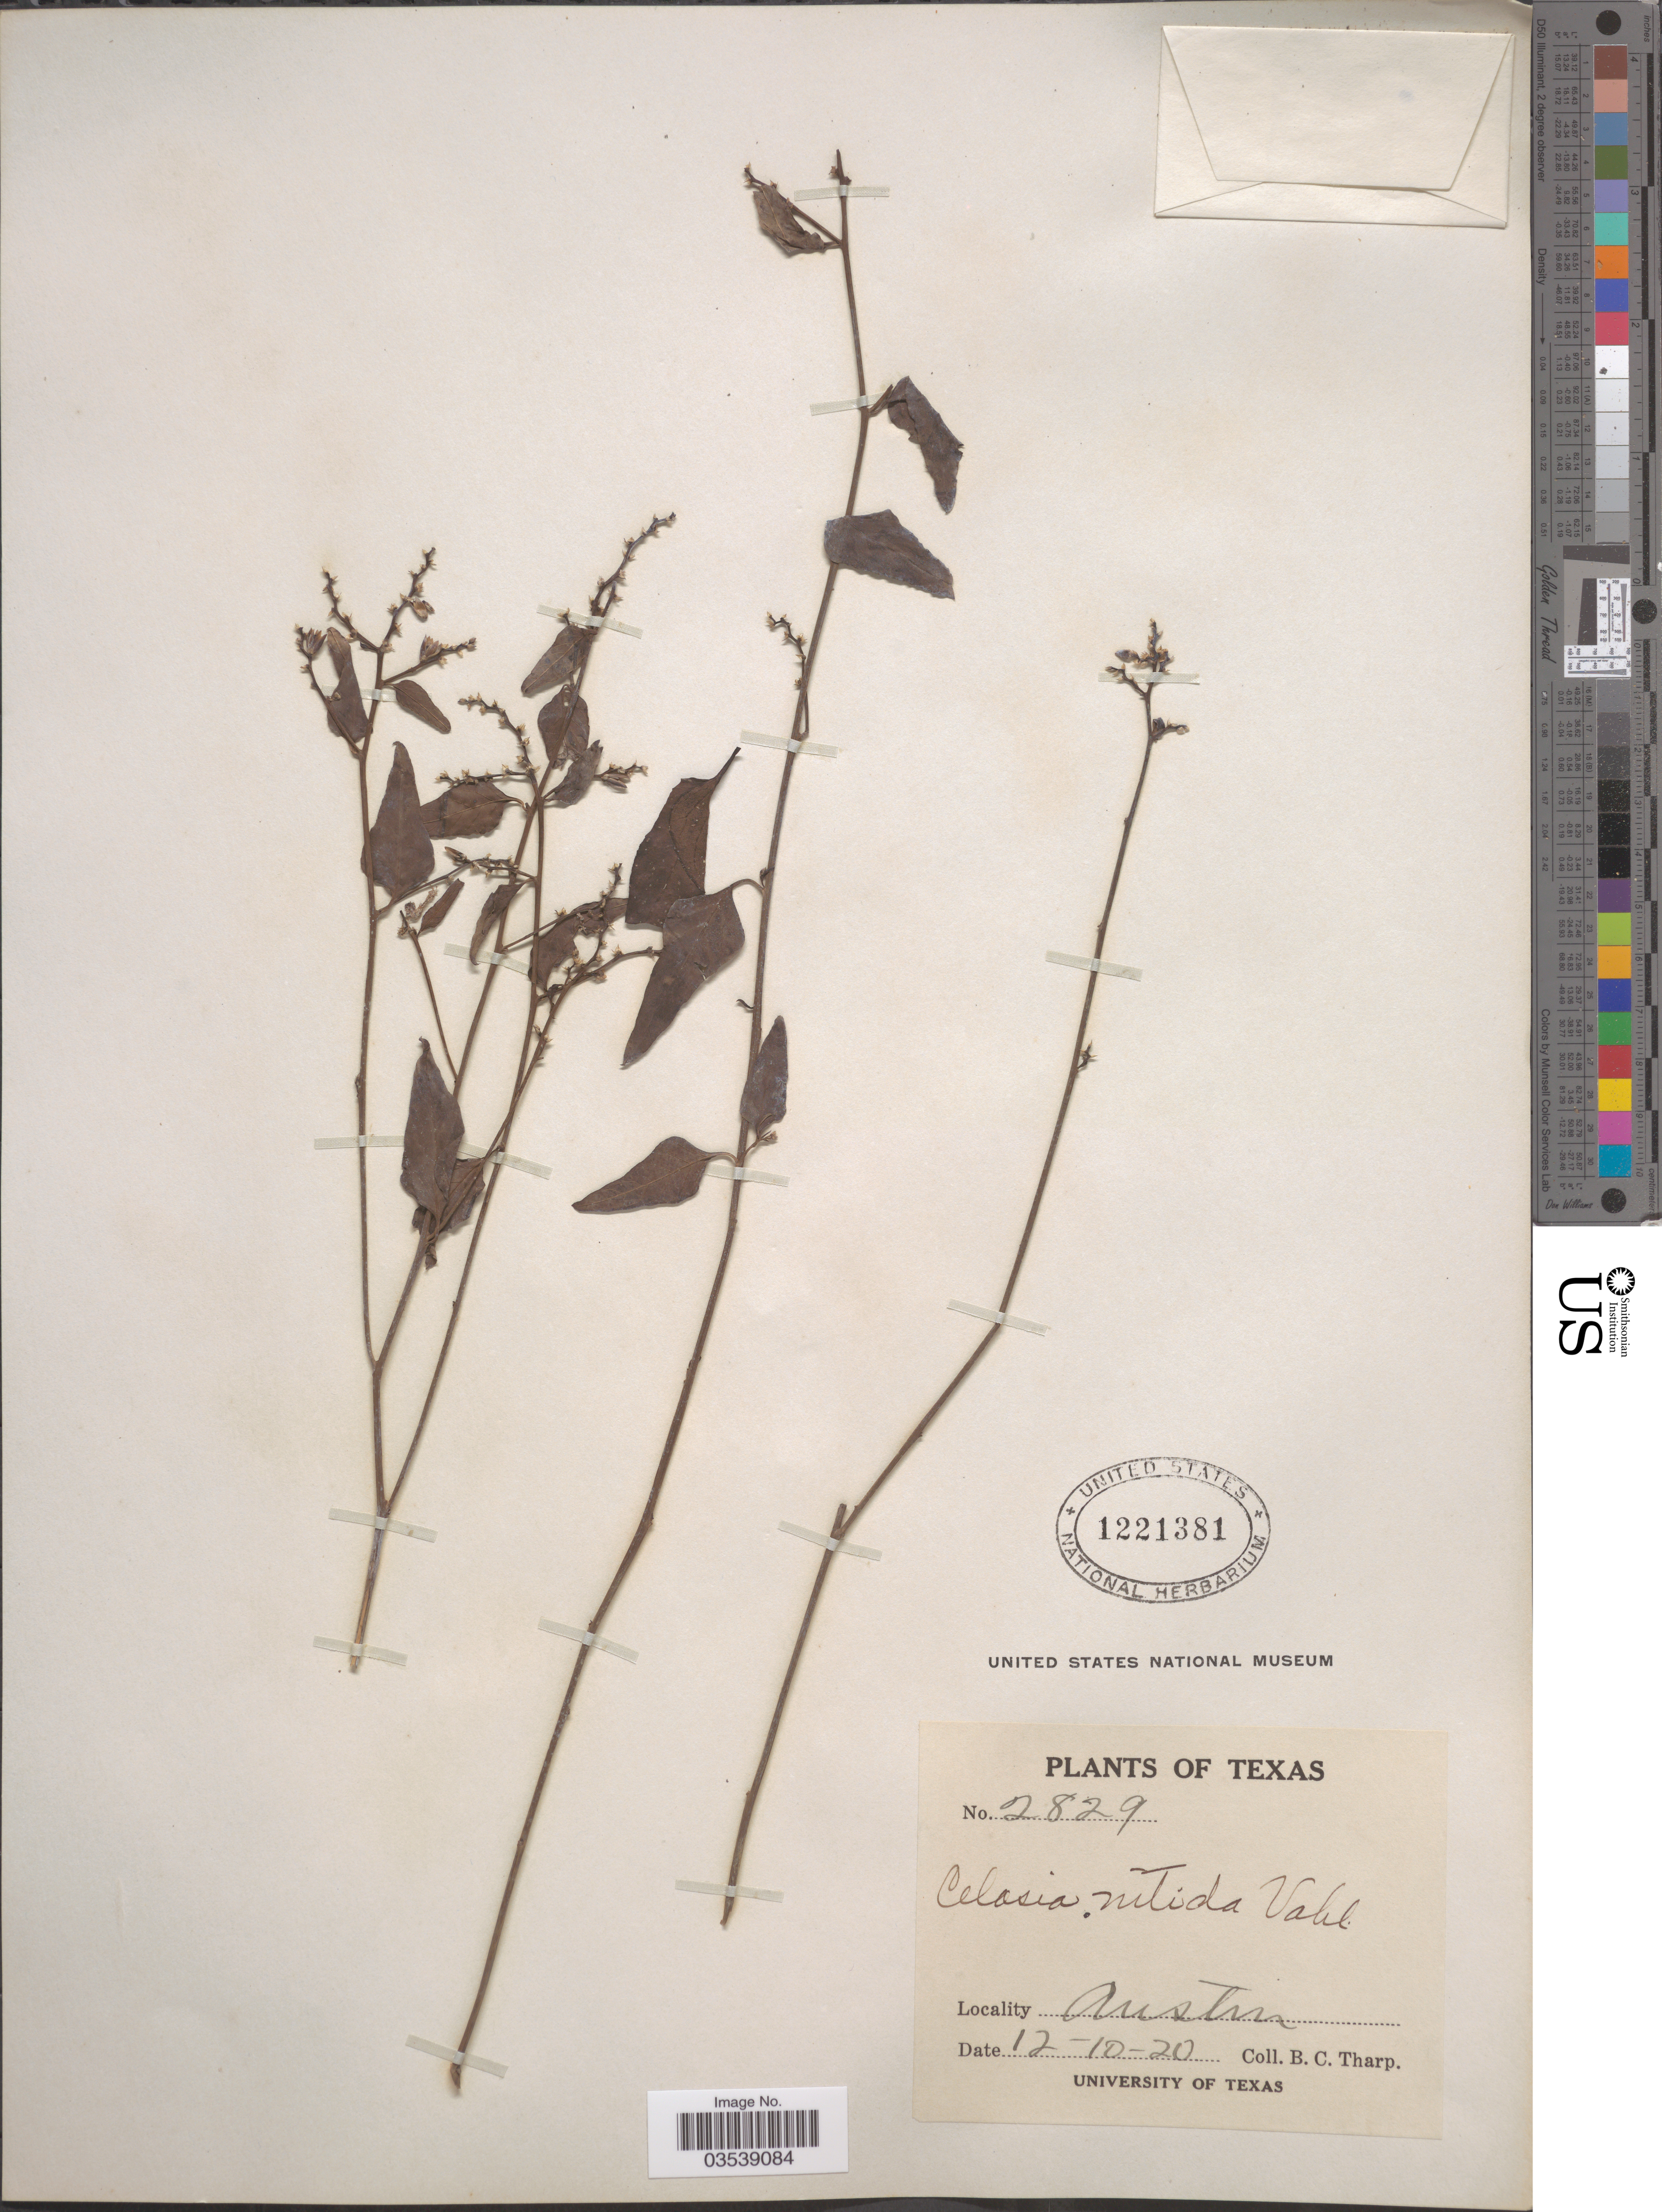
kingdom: Plantae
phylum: Tracheophyta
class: Magnoliopsida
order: Caryophyllales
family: Amaranthaceae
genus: Celosia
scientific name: Celosia nitida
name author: Vahl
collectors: B. C. Tharp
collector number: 2829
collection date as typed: Transcribed d/m/y: 10/12/20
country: United States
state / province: Texas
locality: Austin.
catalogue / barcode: US 1221381